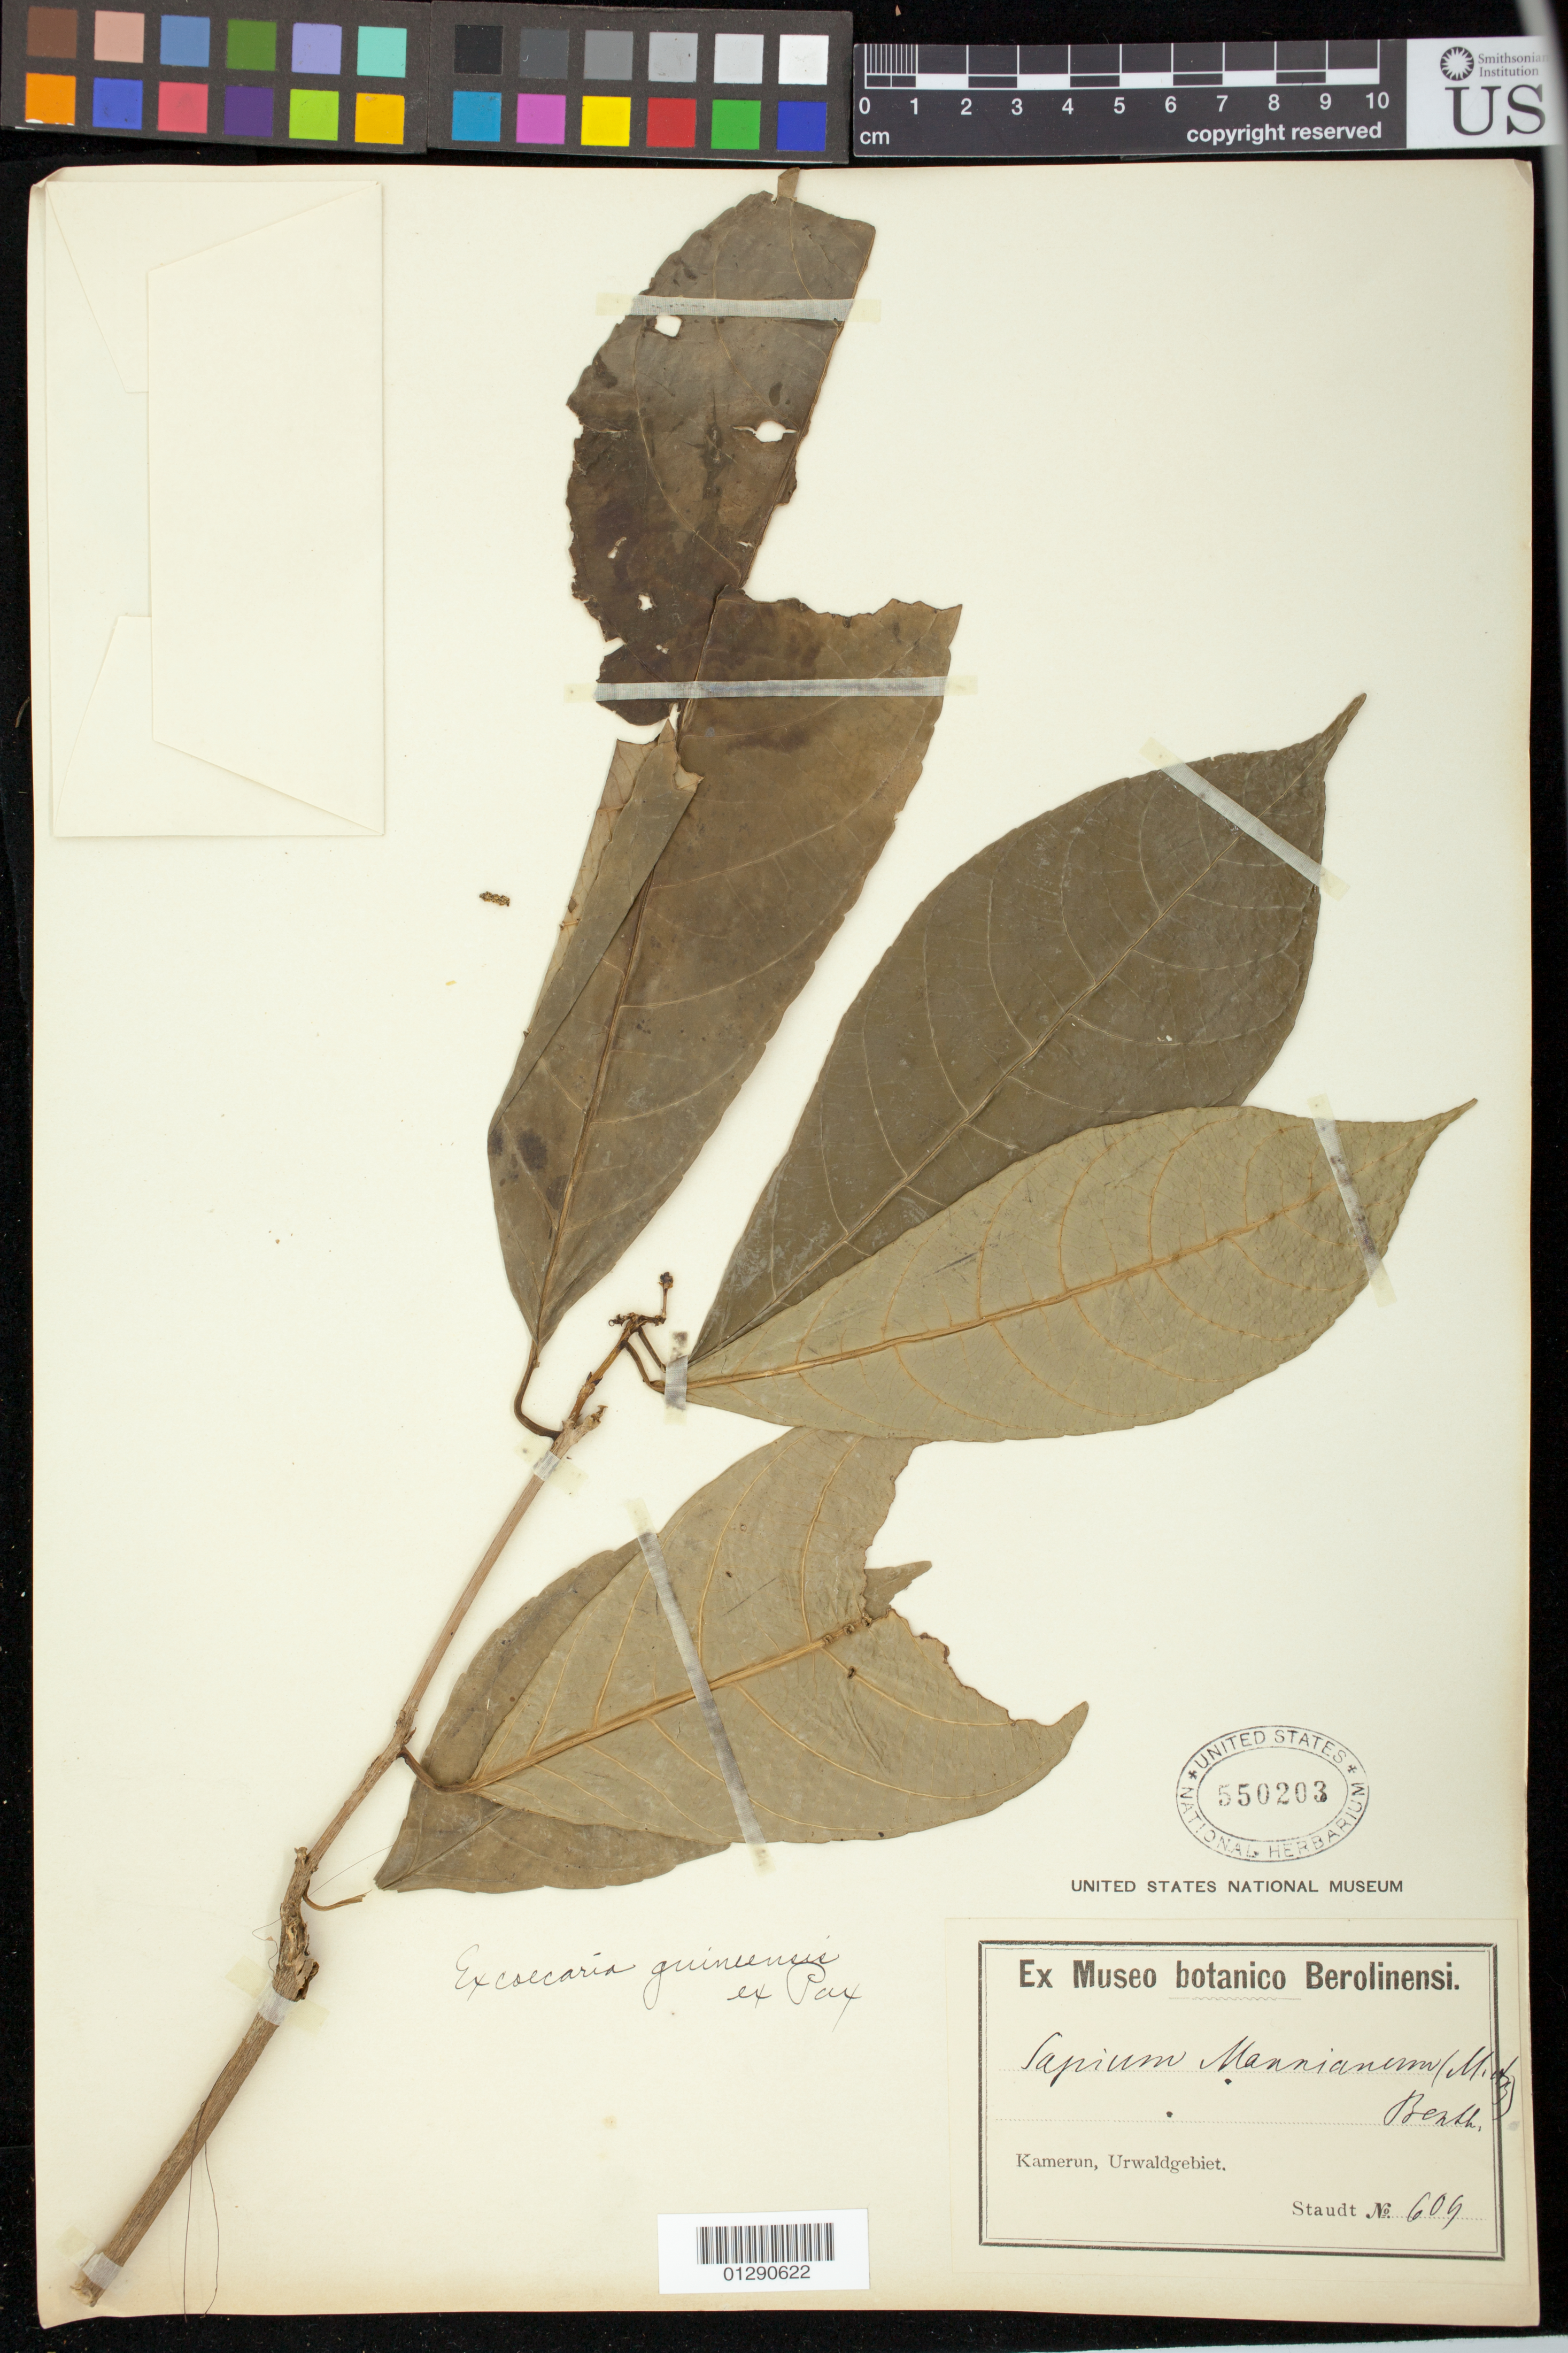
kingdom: Plantae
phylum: Tracheophyta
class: Magnoliopsida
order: Malpighiales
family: Euphorbiaceae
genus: Sapium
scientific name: Sapium mannianum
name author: Hiern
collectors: -. Staudt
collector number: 609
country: Cameroon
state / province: Sud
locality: Urwaldgebiet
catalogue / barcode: US 550203